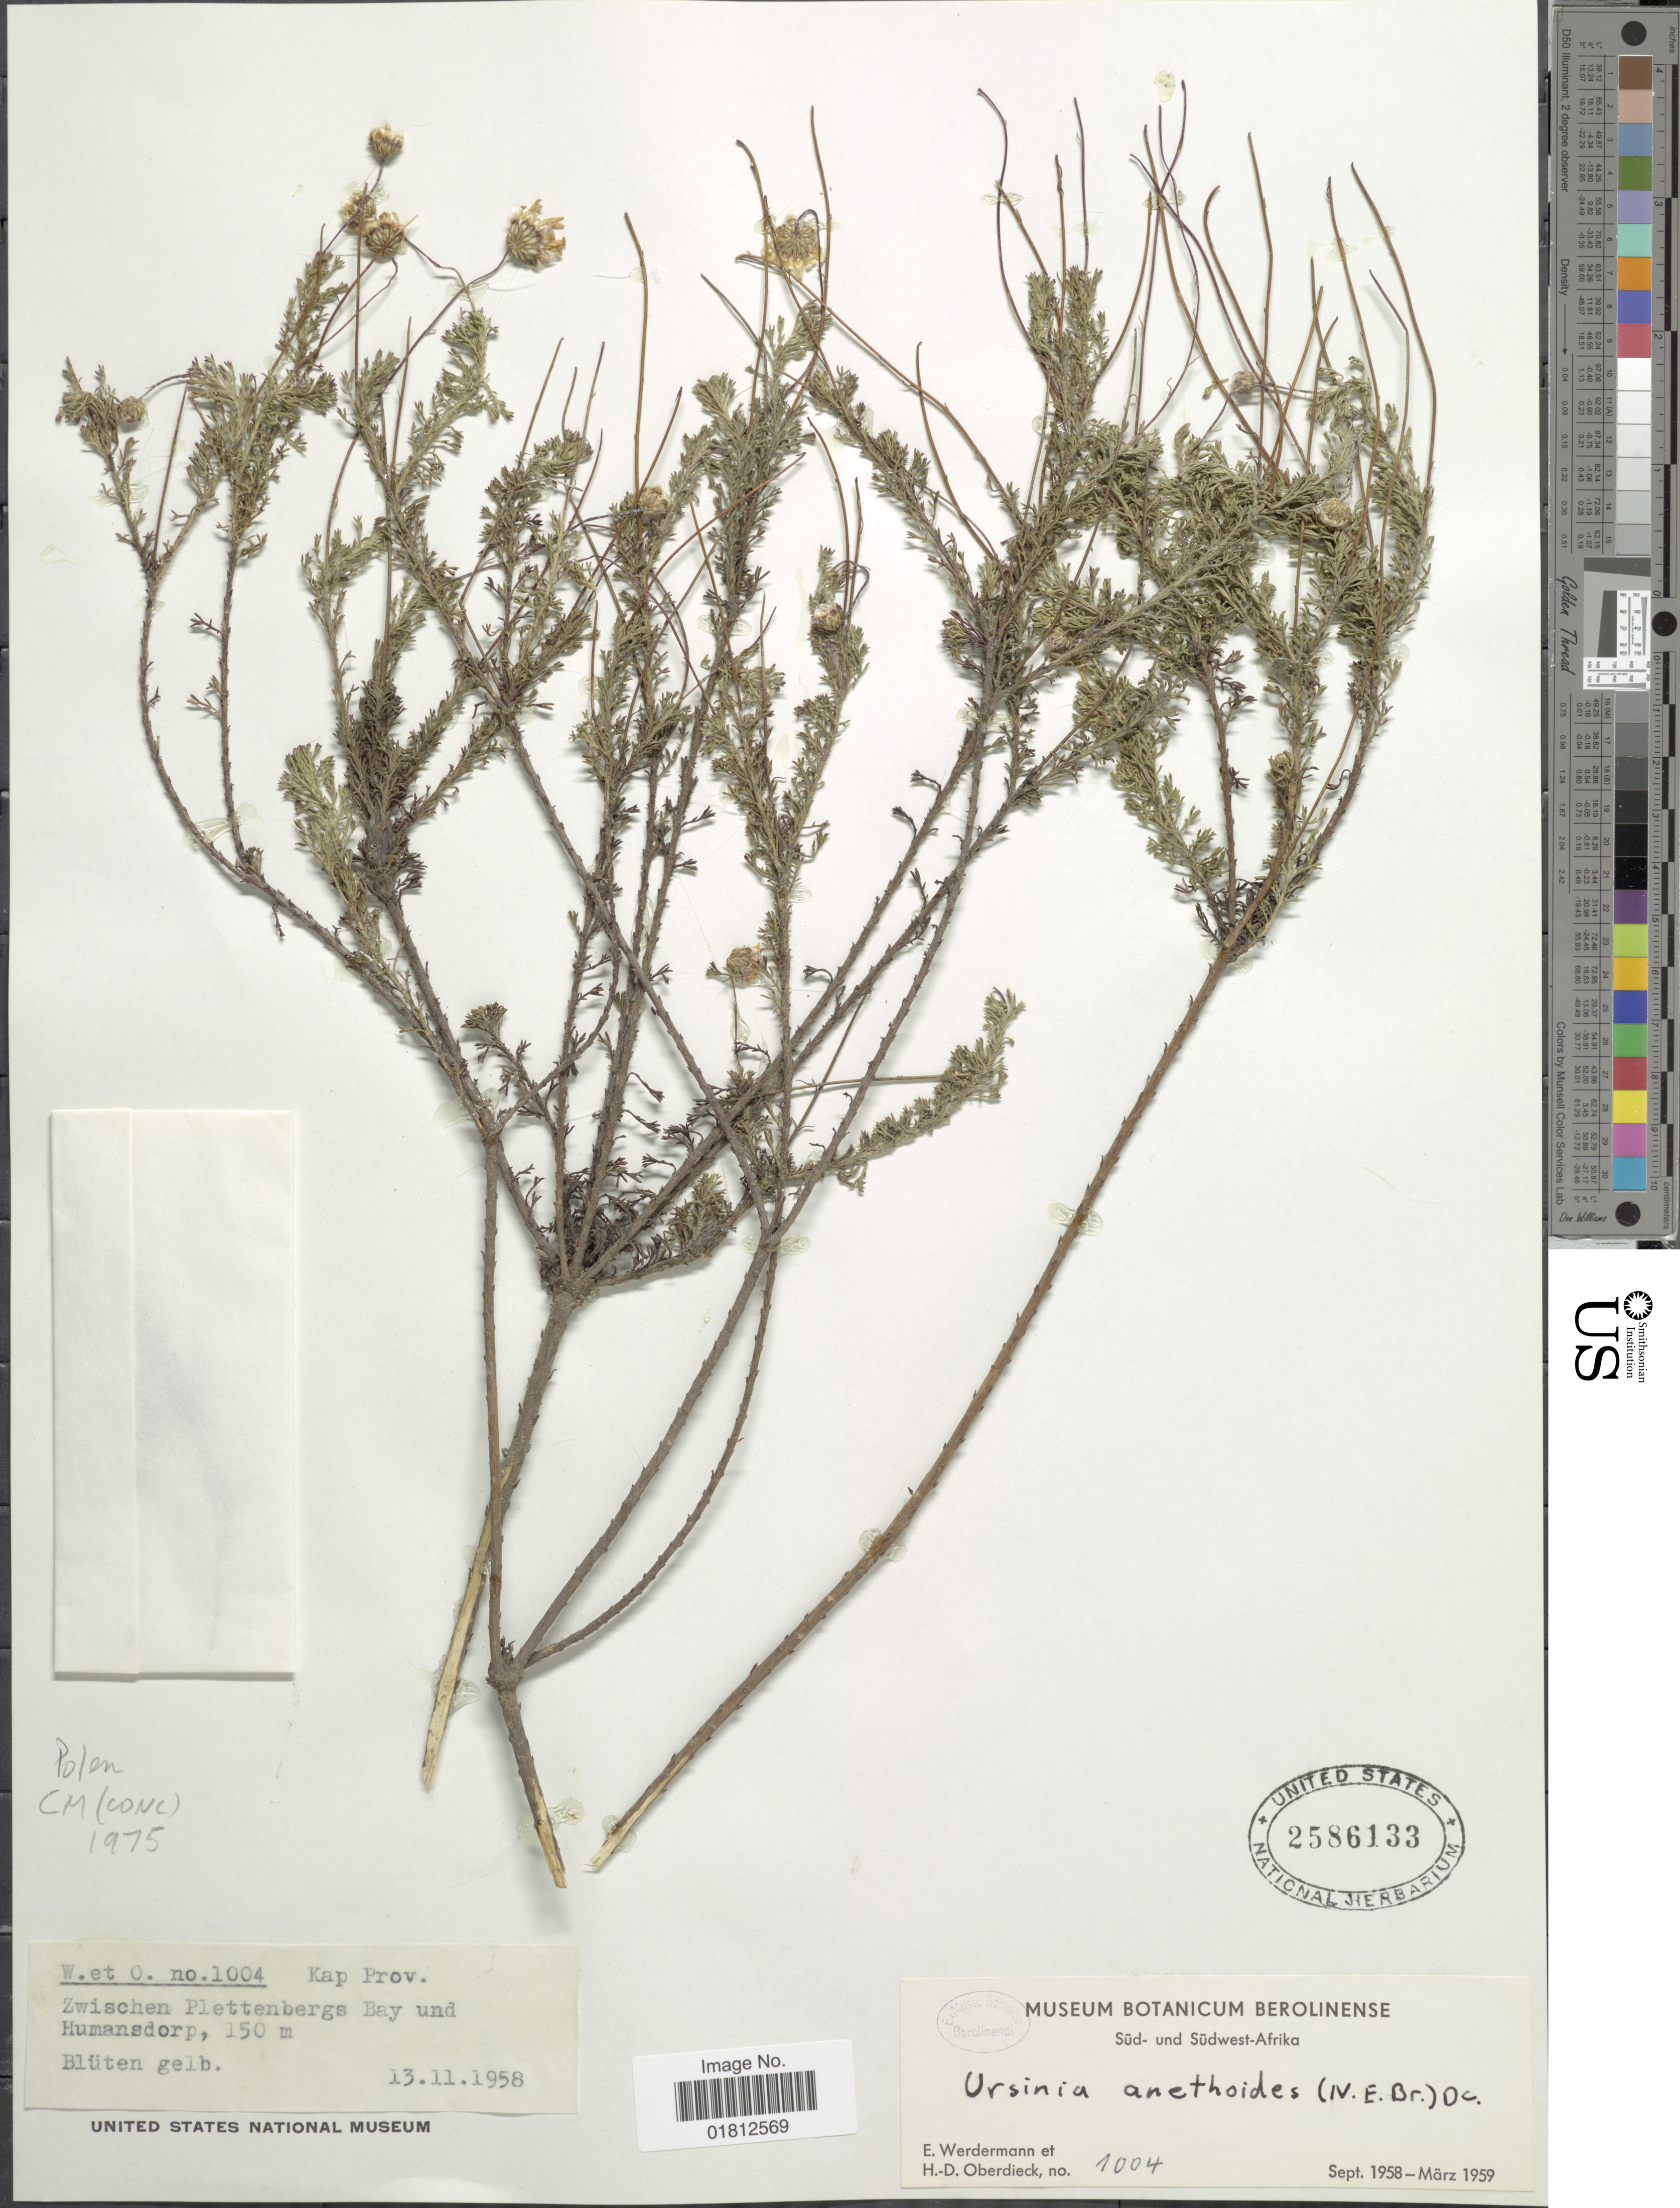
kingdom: Plantae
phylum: Tracheophyta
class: Magnoliopsida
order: Asterales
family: Asteraceae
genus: Ursinia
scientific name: Ursinia anethoides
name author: (DC.) N.E. Br.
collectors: E. Werdermann & H. Oberdieck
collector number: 1004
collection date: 1958-11-13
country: South Africa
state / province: Eastern Cape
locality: Kap Prov., Zwischen Plettenbergs Bay und Humansdorp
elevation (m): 150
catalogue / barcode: US 2586133